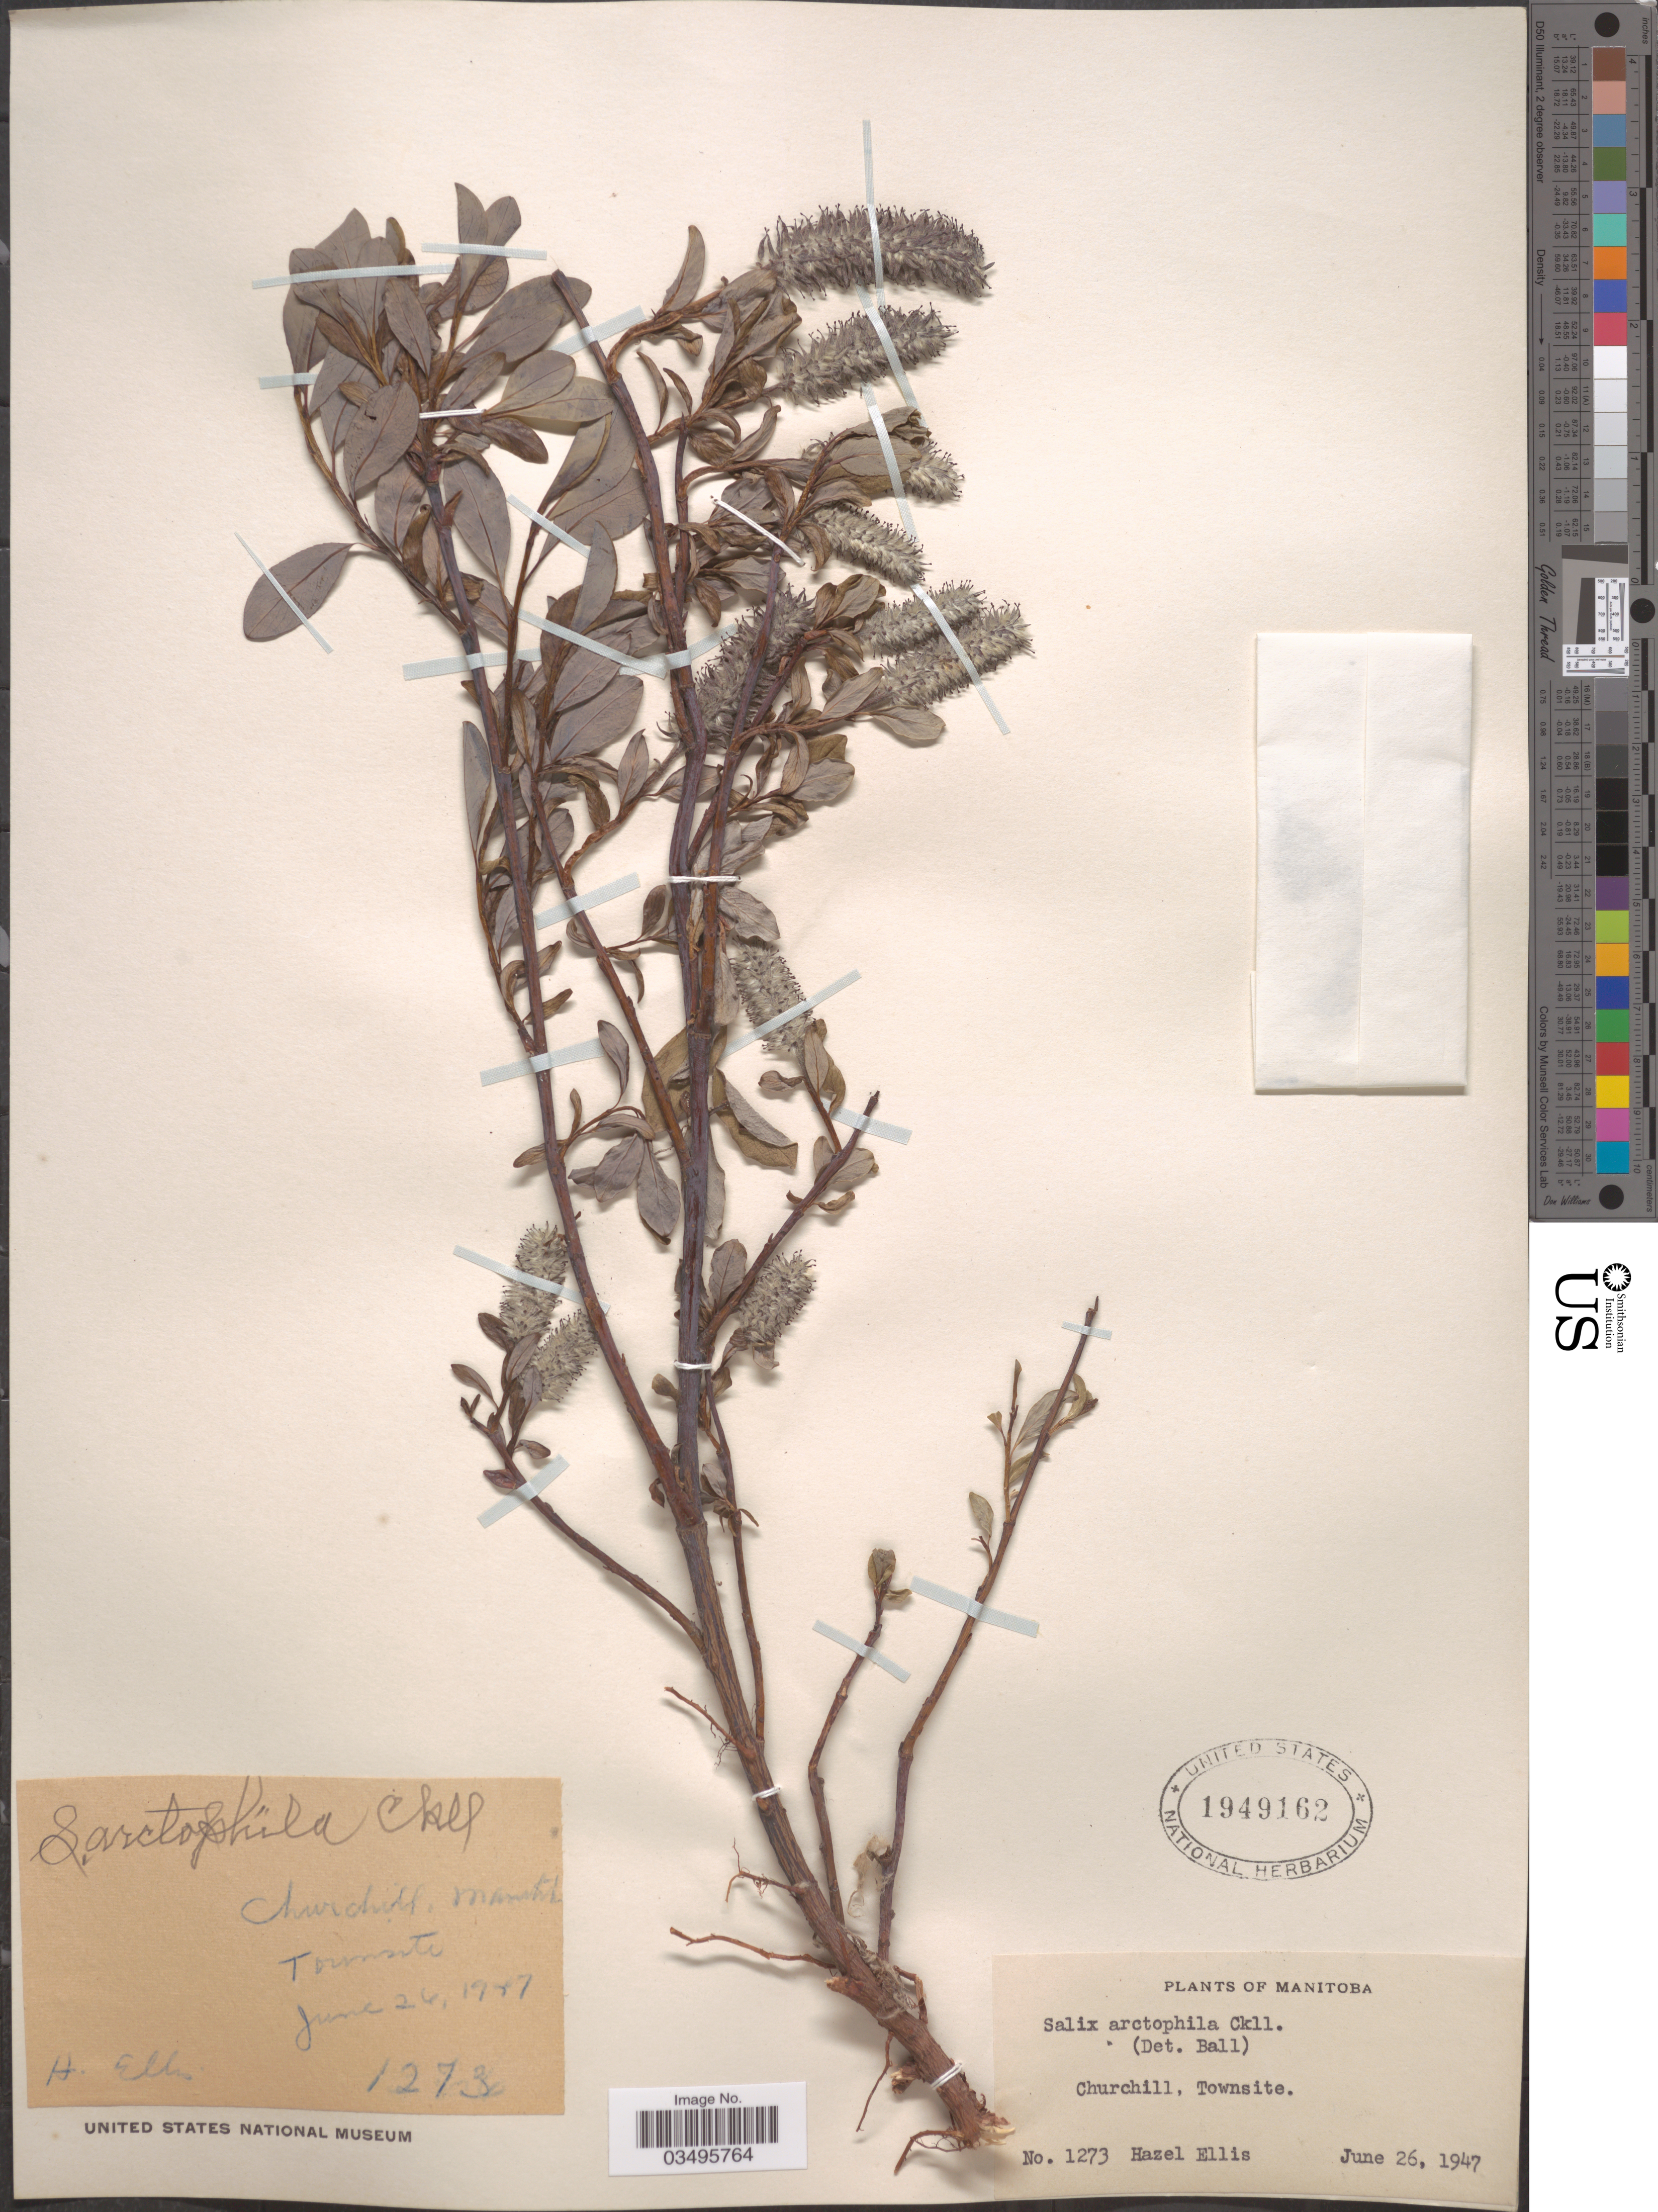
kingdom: Plantae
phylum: Tracheophyta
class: Magnoliopsida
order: Malpighiales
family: Salicaceae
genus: Salix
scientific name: Salix arctophila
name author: Cockerell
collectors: H. Ellis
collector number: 1273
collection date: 1947-06-26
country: Canada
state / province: Manitoba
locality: Churchill, Townsite.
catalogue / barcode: US 1949162